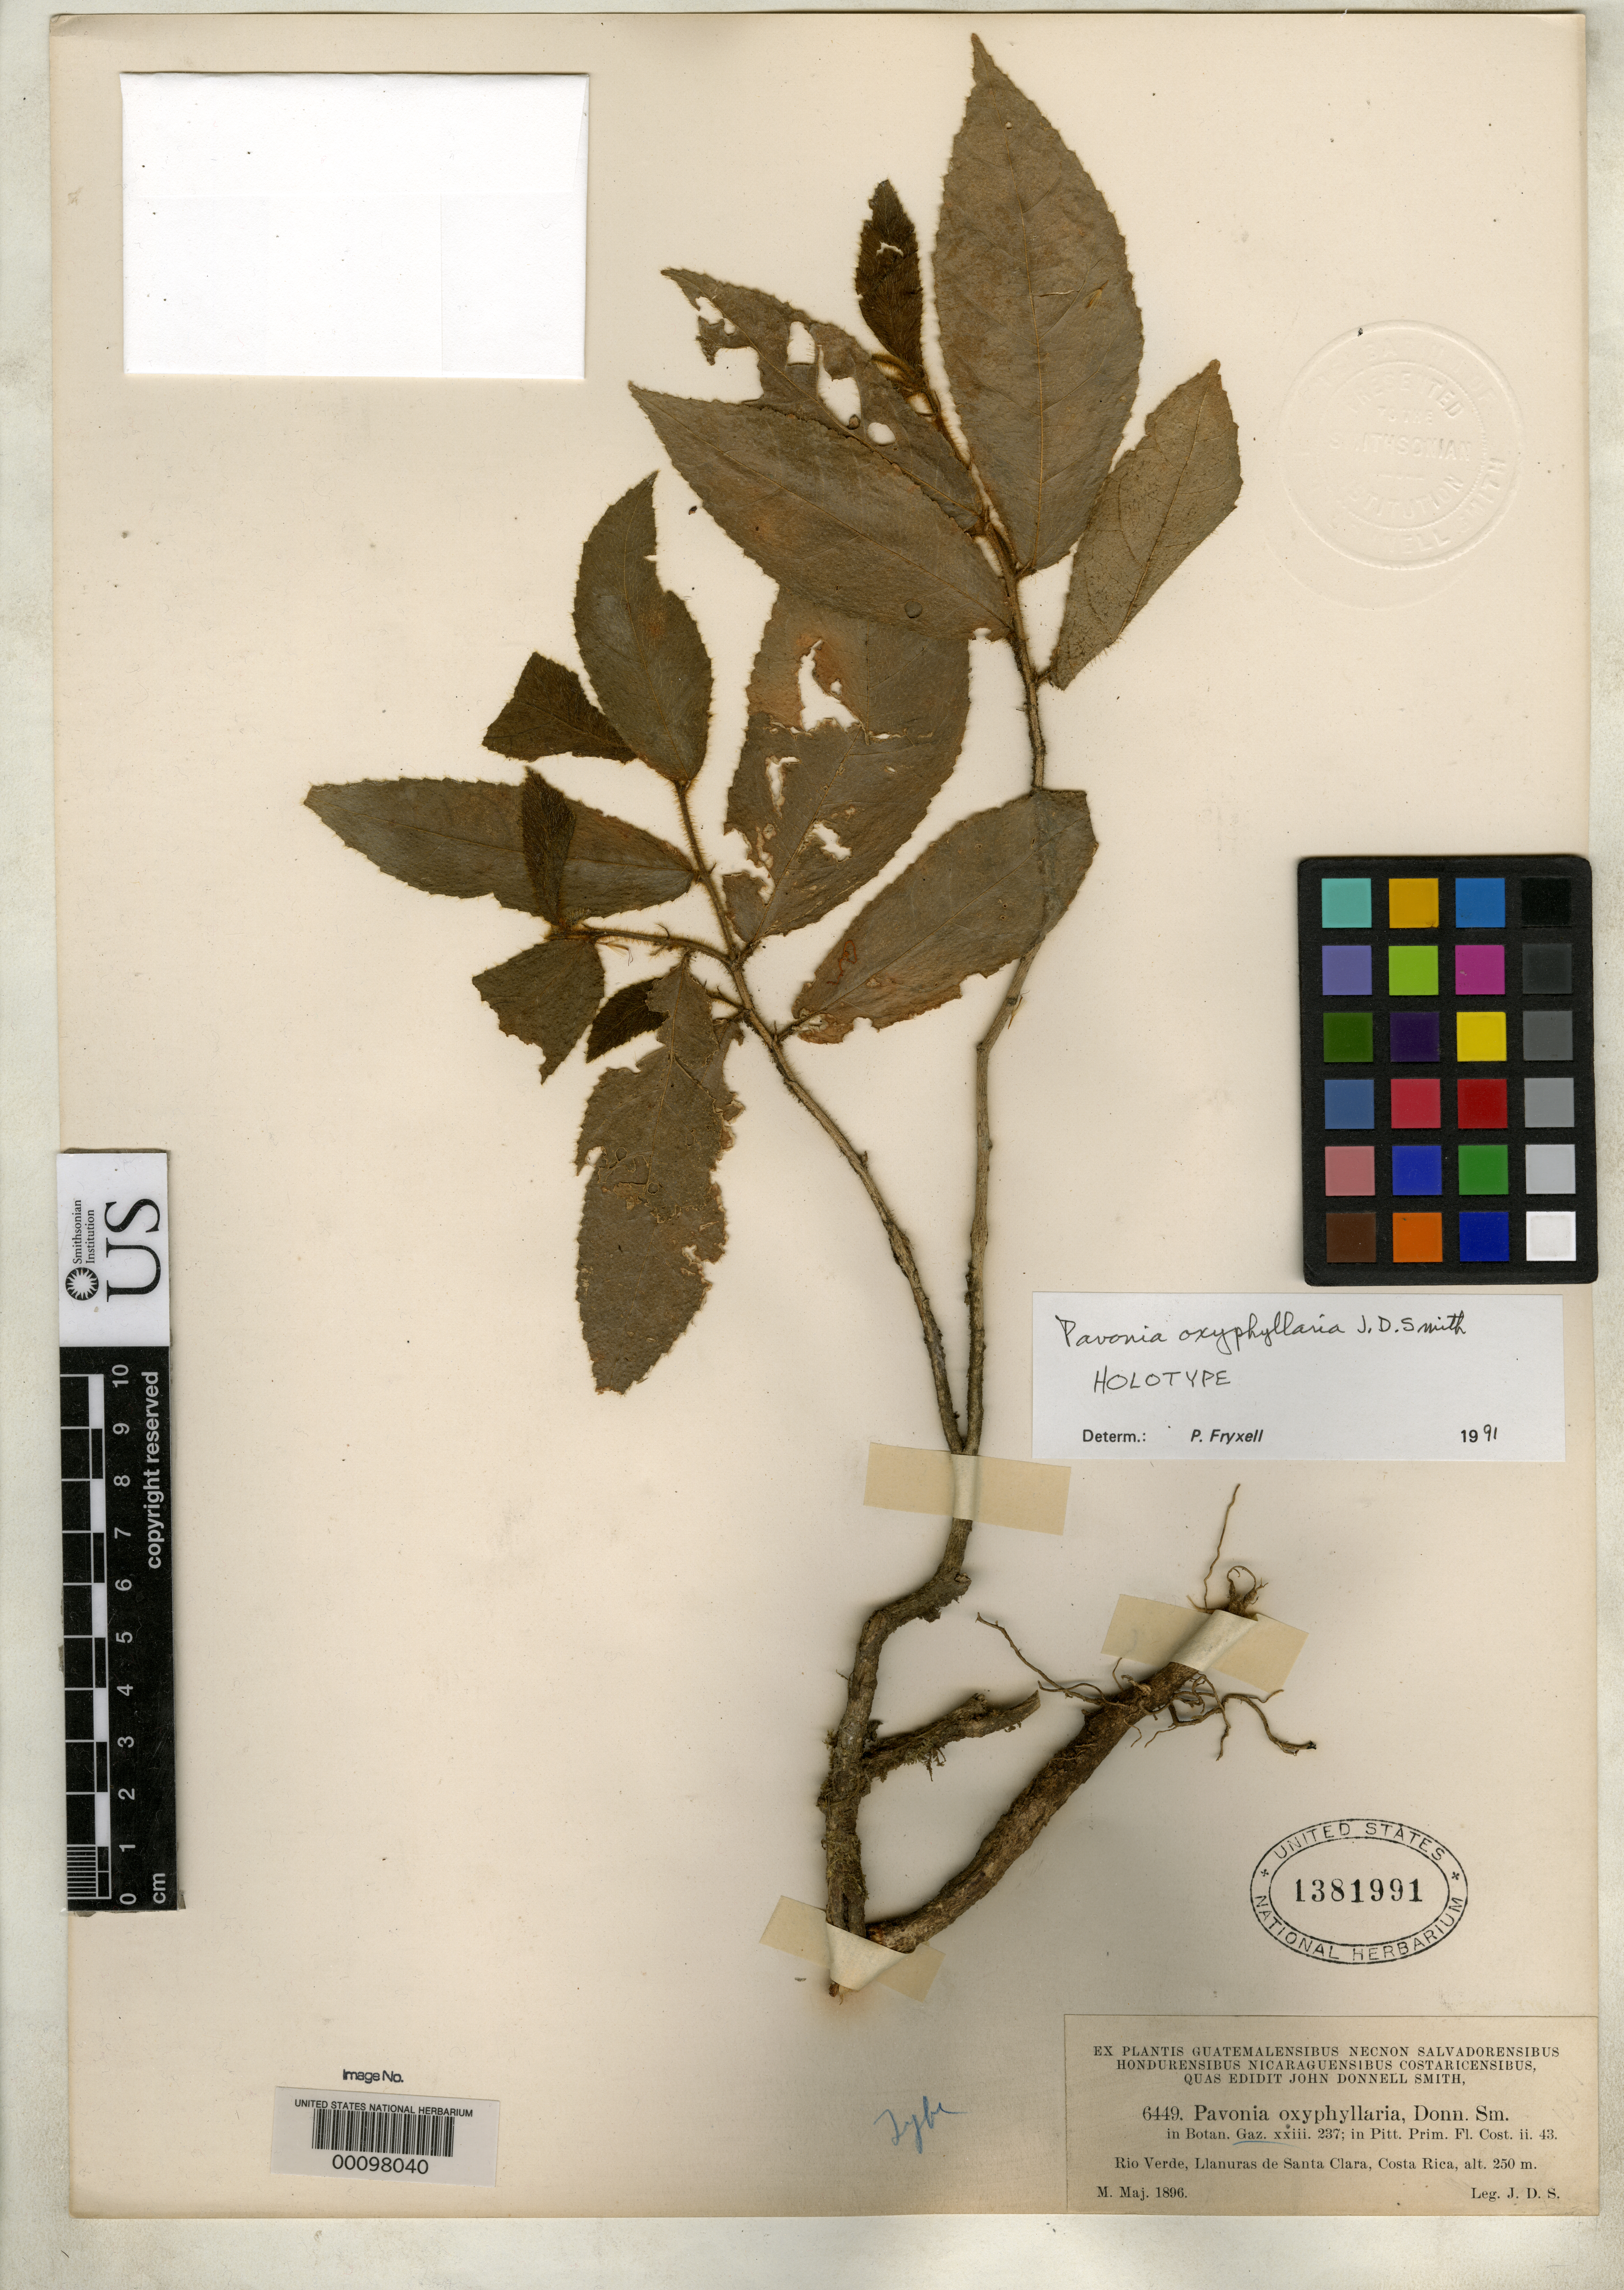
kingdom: Plantae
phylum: Tracheophyta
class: Magnoliopsida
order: Malvales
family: Malvaceae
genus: Pavonia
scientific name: Pavonia oxyphyllaria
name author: Donn. Sm.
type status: Holotype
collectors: J. Donnell Smith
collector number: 6449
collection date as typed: May 1896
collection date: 1896-05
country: Costa Rica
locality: Rio Verde, Llanuras de Santa Clara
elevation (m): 250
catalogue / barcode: US 1381991